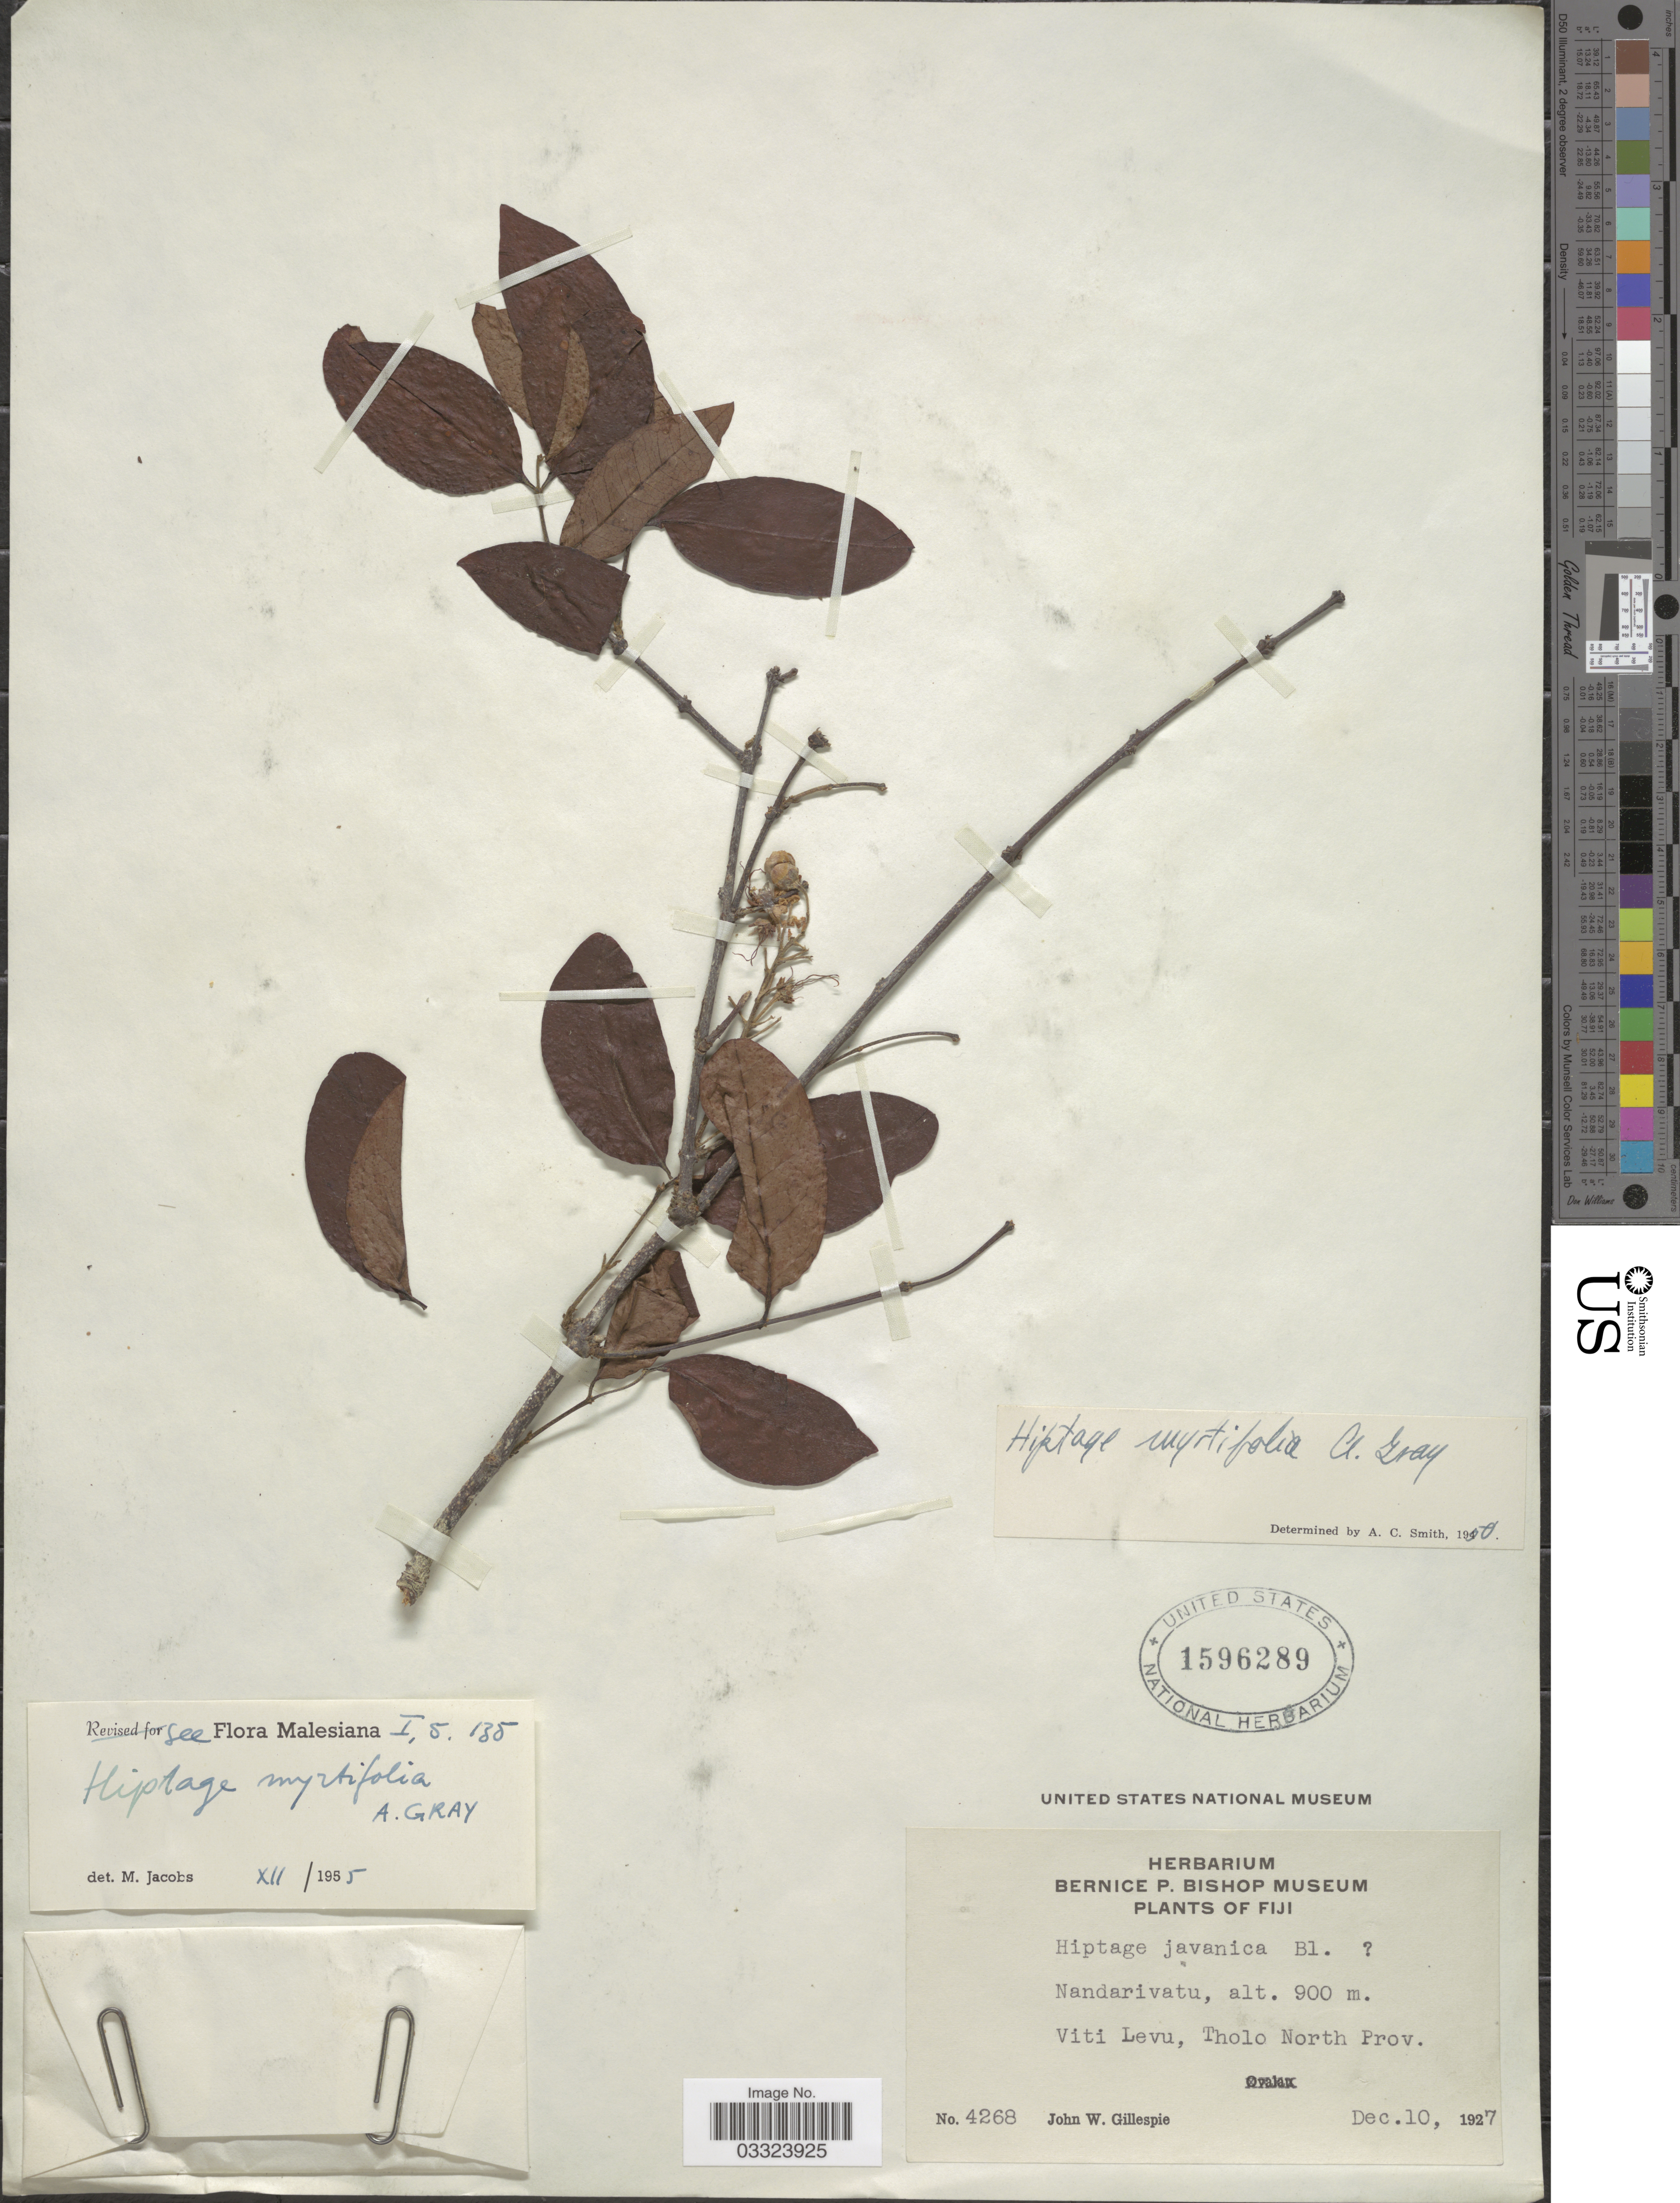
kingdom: Plantae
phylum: Tracheophyta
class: Magnoliopsida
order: Malpighiales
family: Malpighiaceae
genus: Hiptage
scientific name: Hiptage myrtifolia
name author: A. Gray in Wilkes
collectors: J. W. Gillespie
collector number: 4268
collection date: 1927-12-10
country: Fiji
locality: Nandarivatu, Viti Levu, Tholo North Prov.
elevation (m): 900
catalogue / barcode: US 1596289